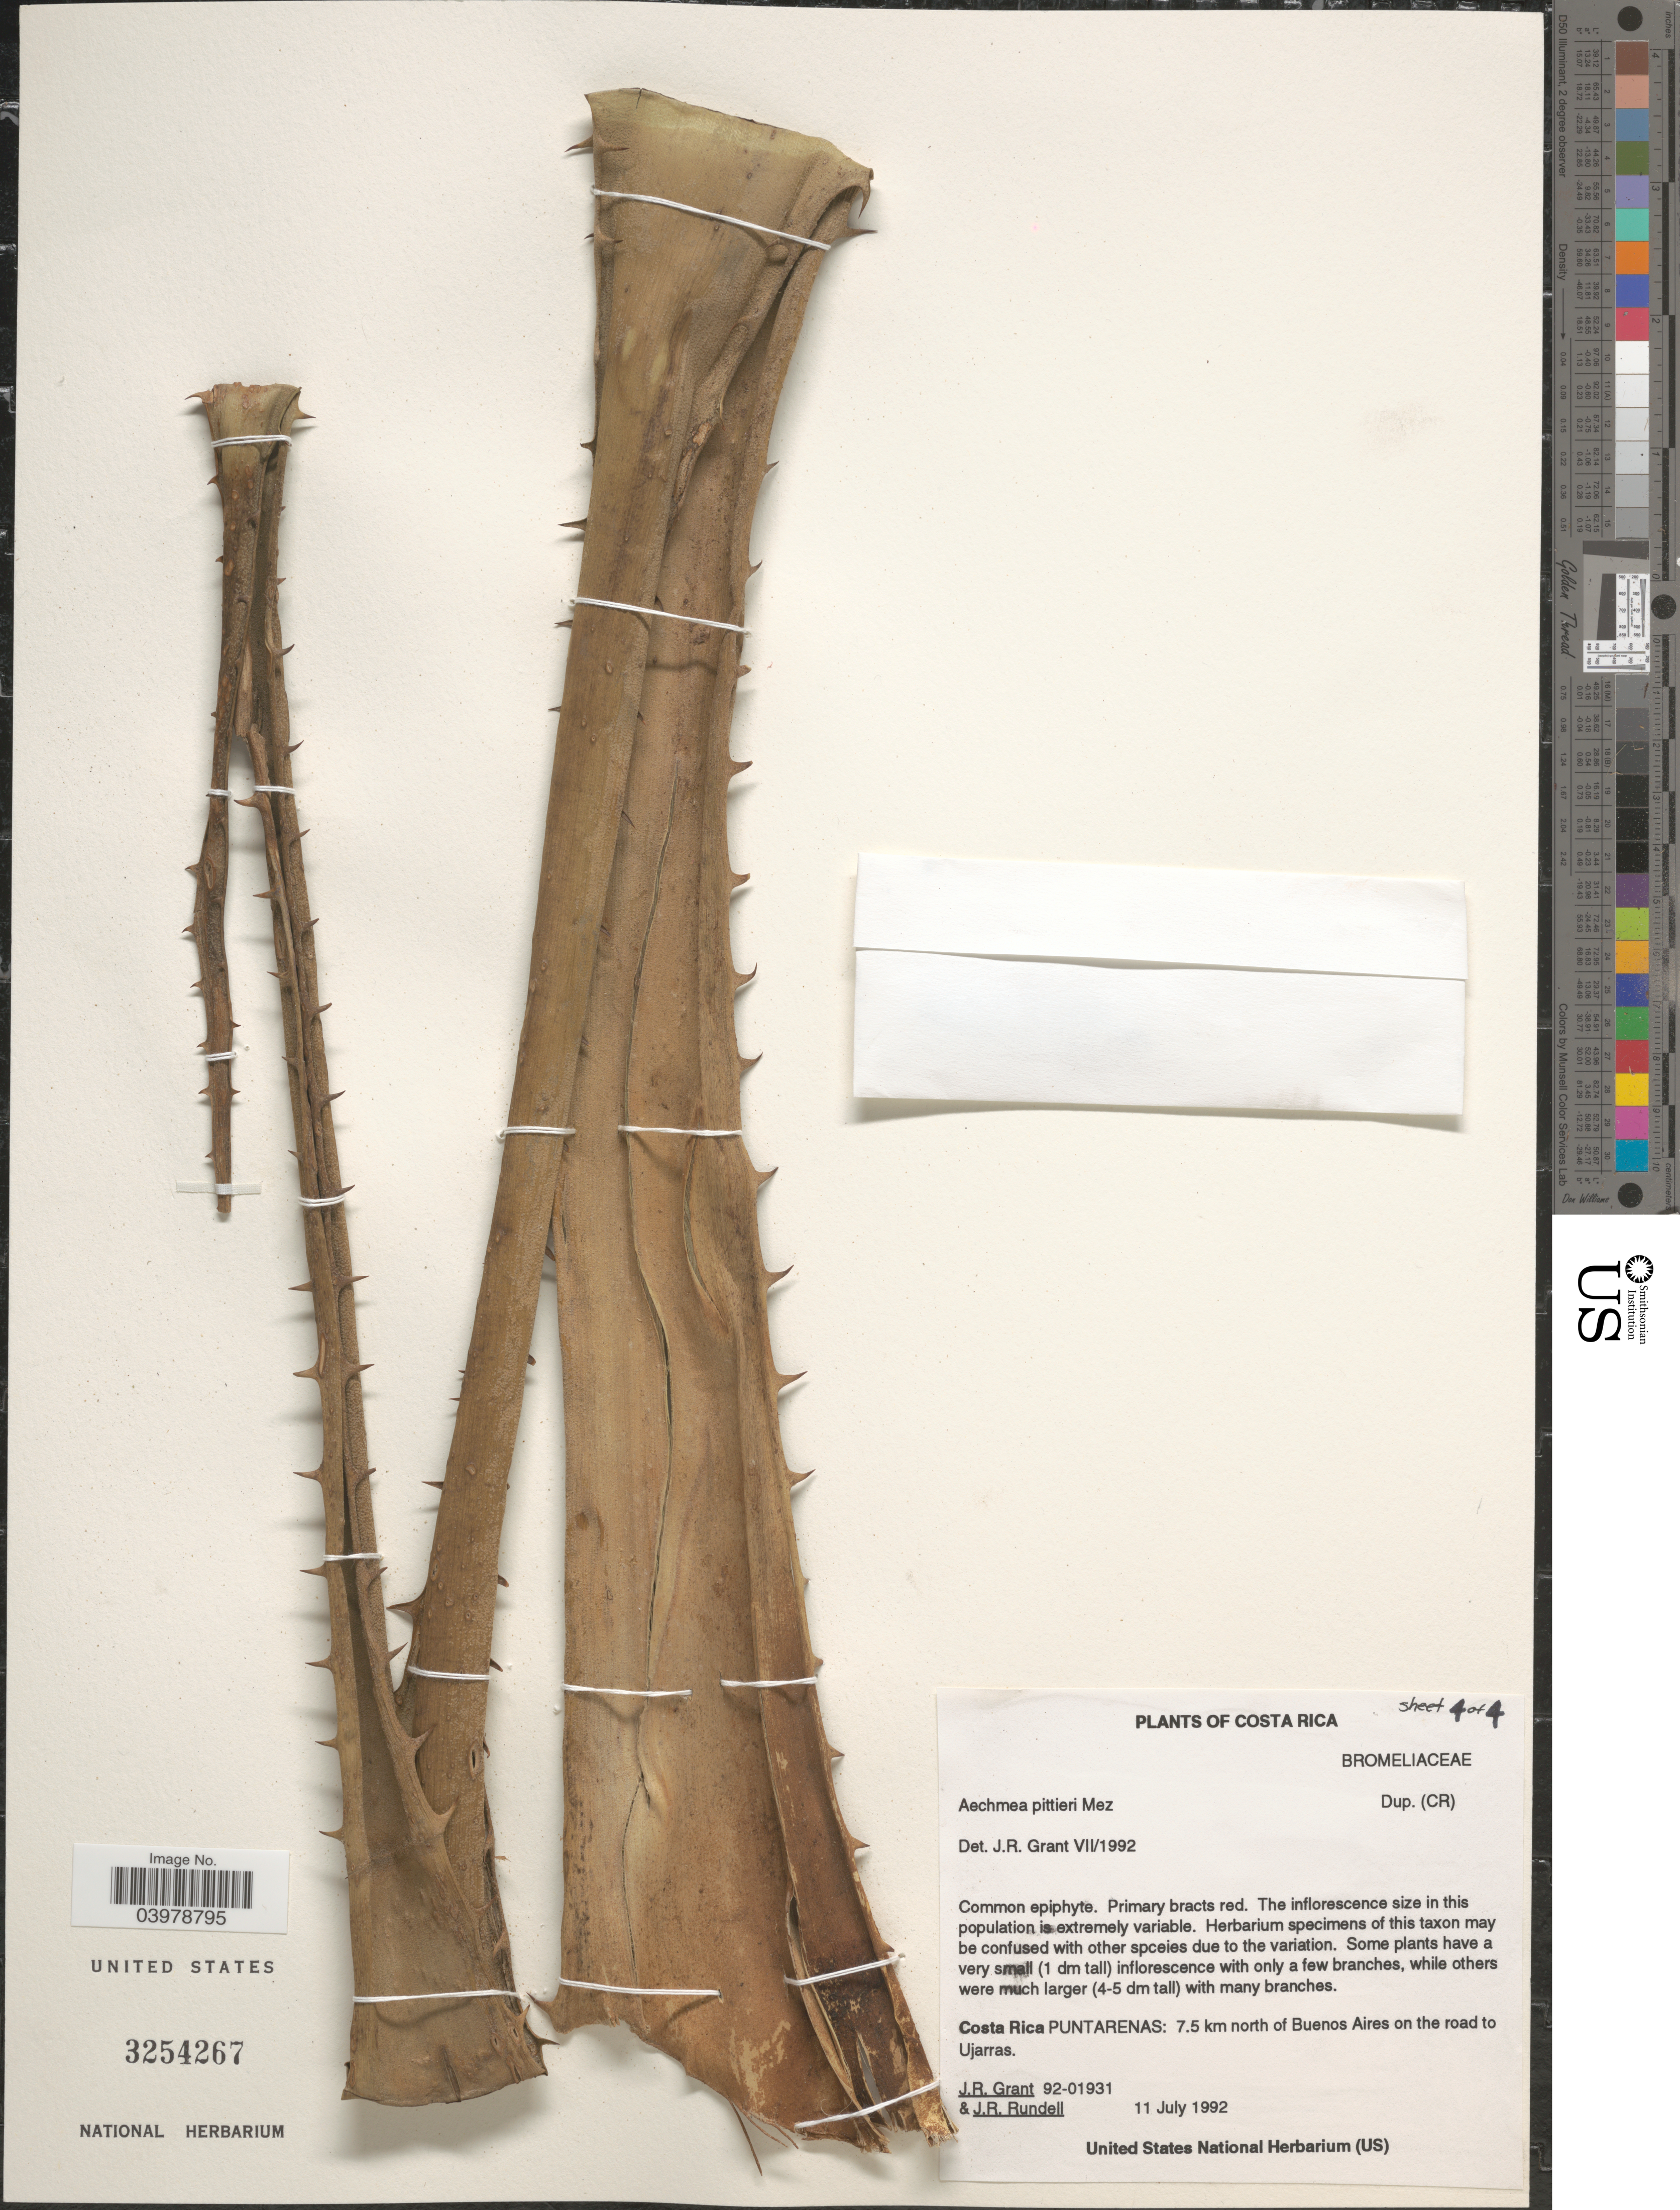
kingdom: Plantae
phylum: Tracheophyta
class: Liliopsida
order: Poales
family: Bromeliaceae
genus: Aechmea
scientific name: Aechmea pittieri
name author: Mez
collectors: J. Grant & J. R. Rundell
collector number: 92-01931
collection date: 1992-07-11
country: Costa Rica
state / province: Puntarenas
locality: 7.5 km north of Buenos Aires on the road to Ujarras.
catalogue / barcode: US 3254267